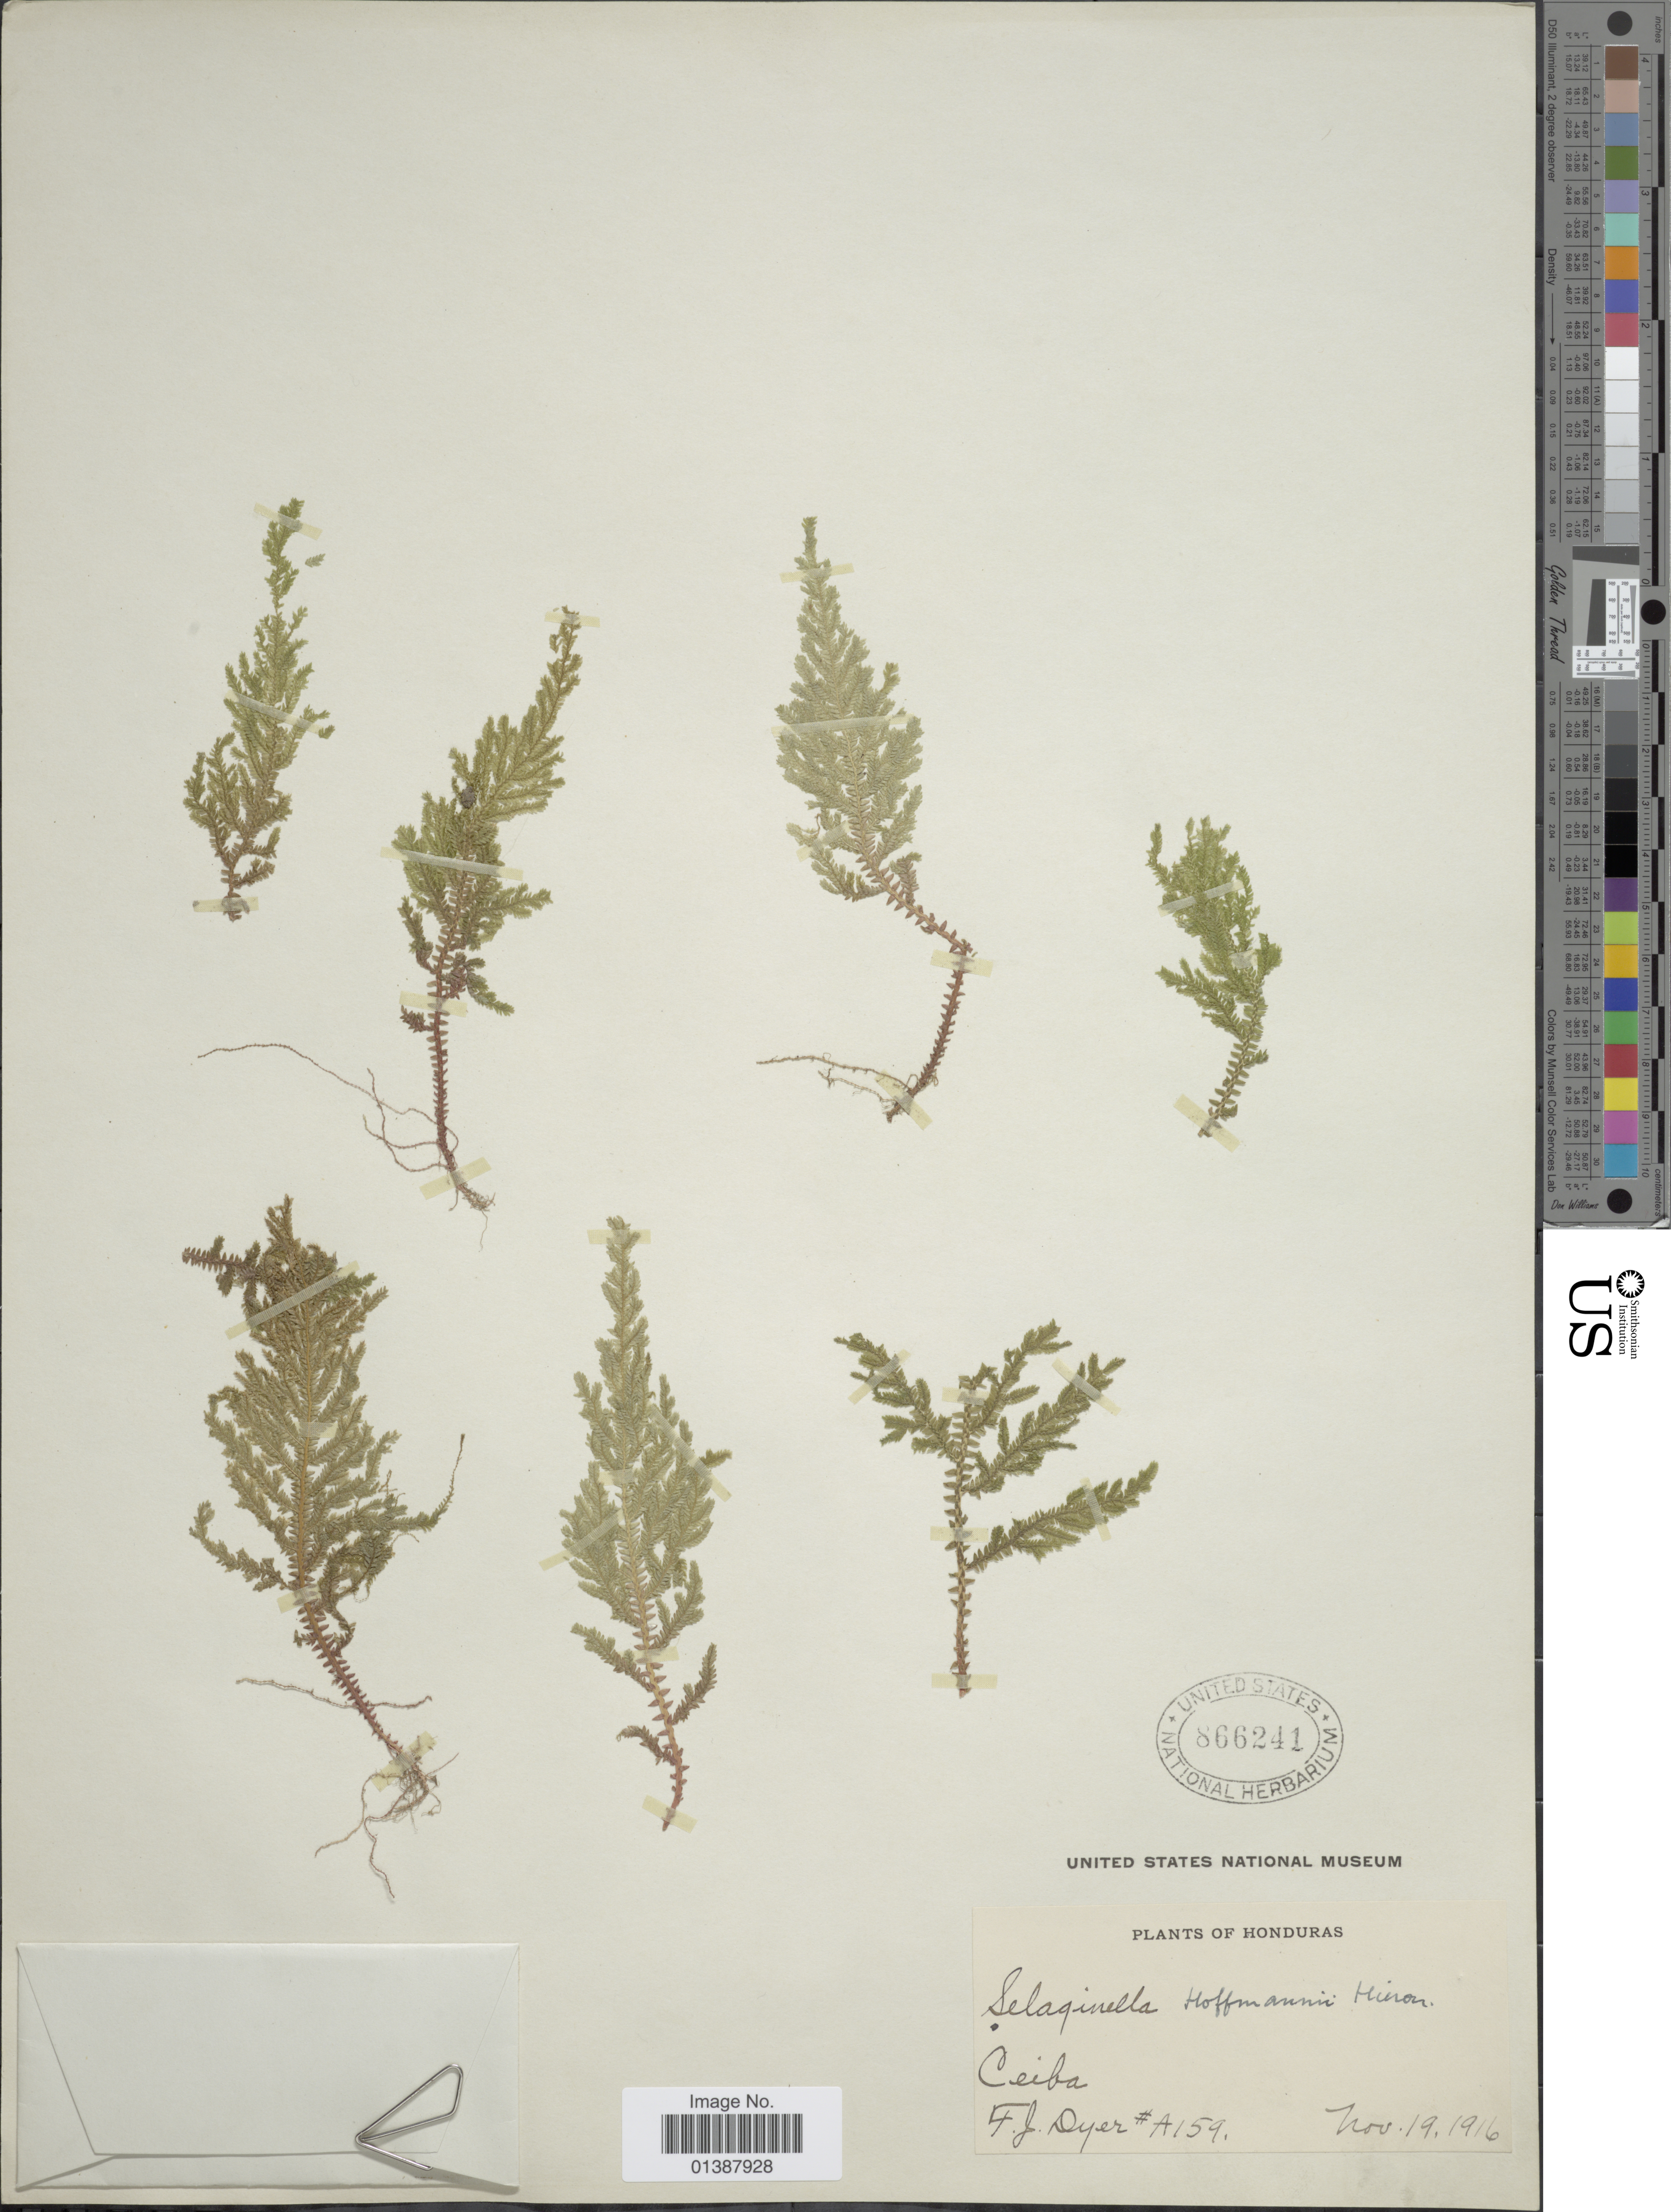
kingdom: Plantae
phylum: Tracheophyta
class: Lycopodiopsida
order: Selaginellales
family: Selaginellaceae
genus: Selaginella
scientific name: Selaginella hoffmannii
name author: Hieron.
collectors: F. J. Dyer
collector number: A 159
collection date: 1916-11-19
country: Honduras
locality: Ceiba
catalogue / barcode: US 866241